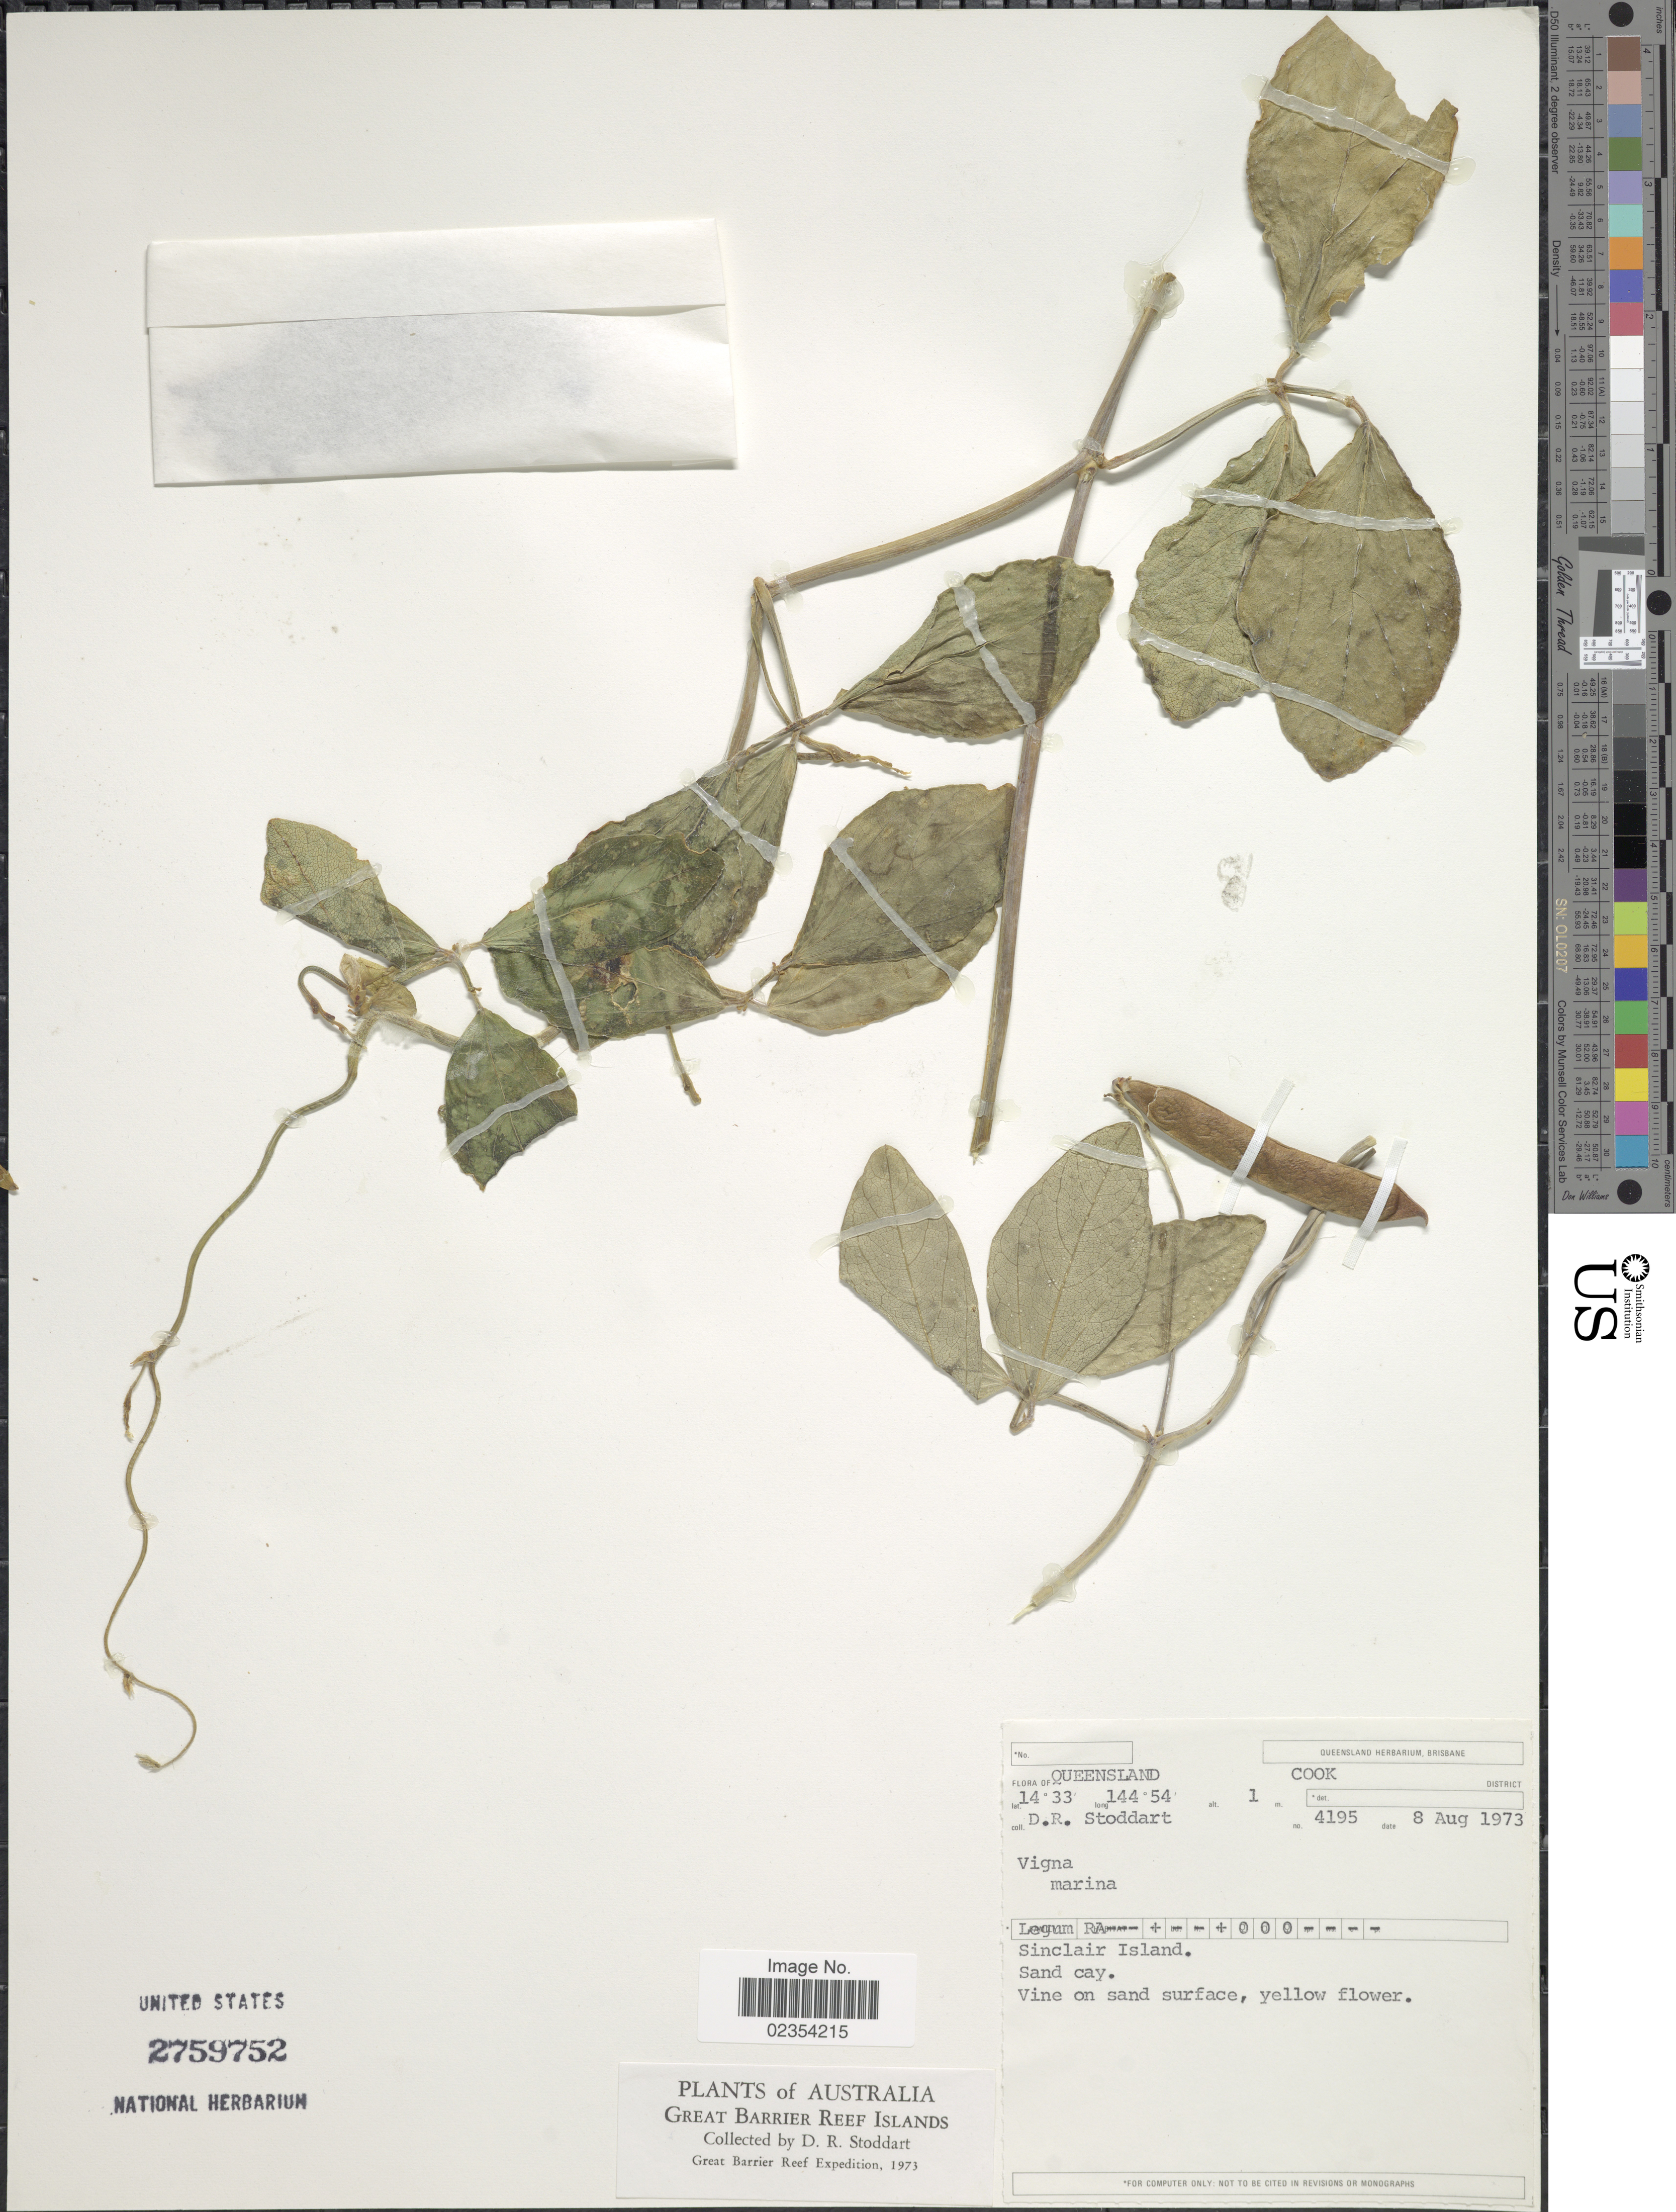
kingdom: Plantae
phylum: Tracheophyta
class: Magnoliopsida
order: Fabales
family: Fabaceae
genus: Vigna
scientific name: Vigna marina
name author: (Burm.) Merr.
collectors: D. R. Stoddart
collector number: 4195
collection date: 1973-08-08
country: Australia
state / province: Queensland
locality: Cook District, Sinclair Island, Sand cay, on sand surface, Great Barrier Reef Islands.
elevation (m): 1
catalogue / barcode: US 2759752